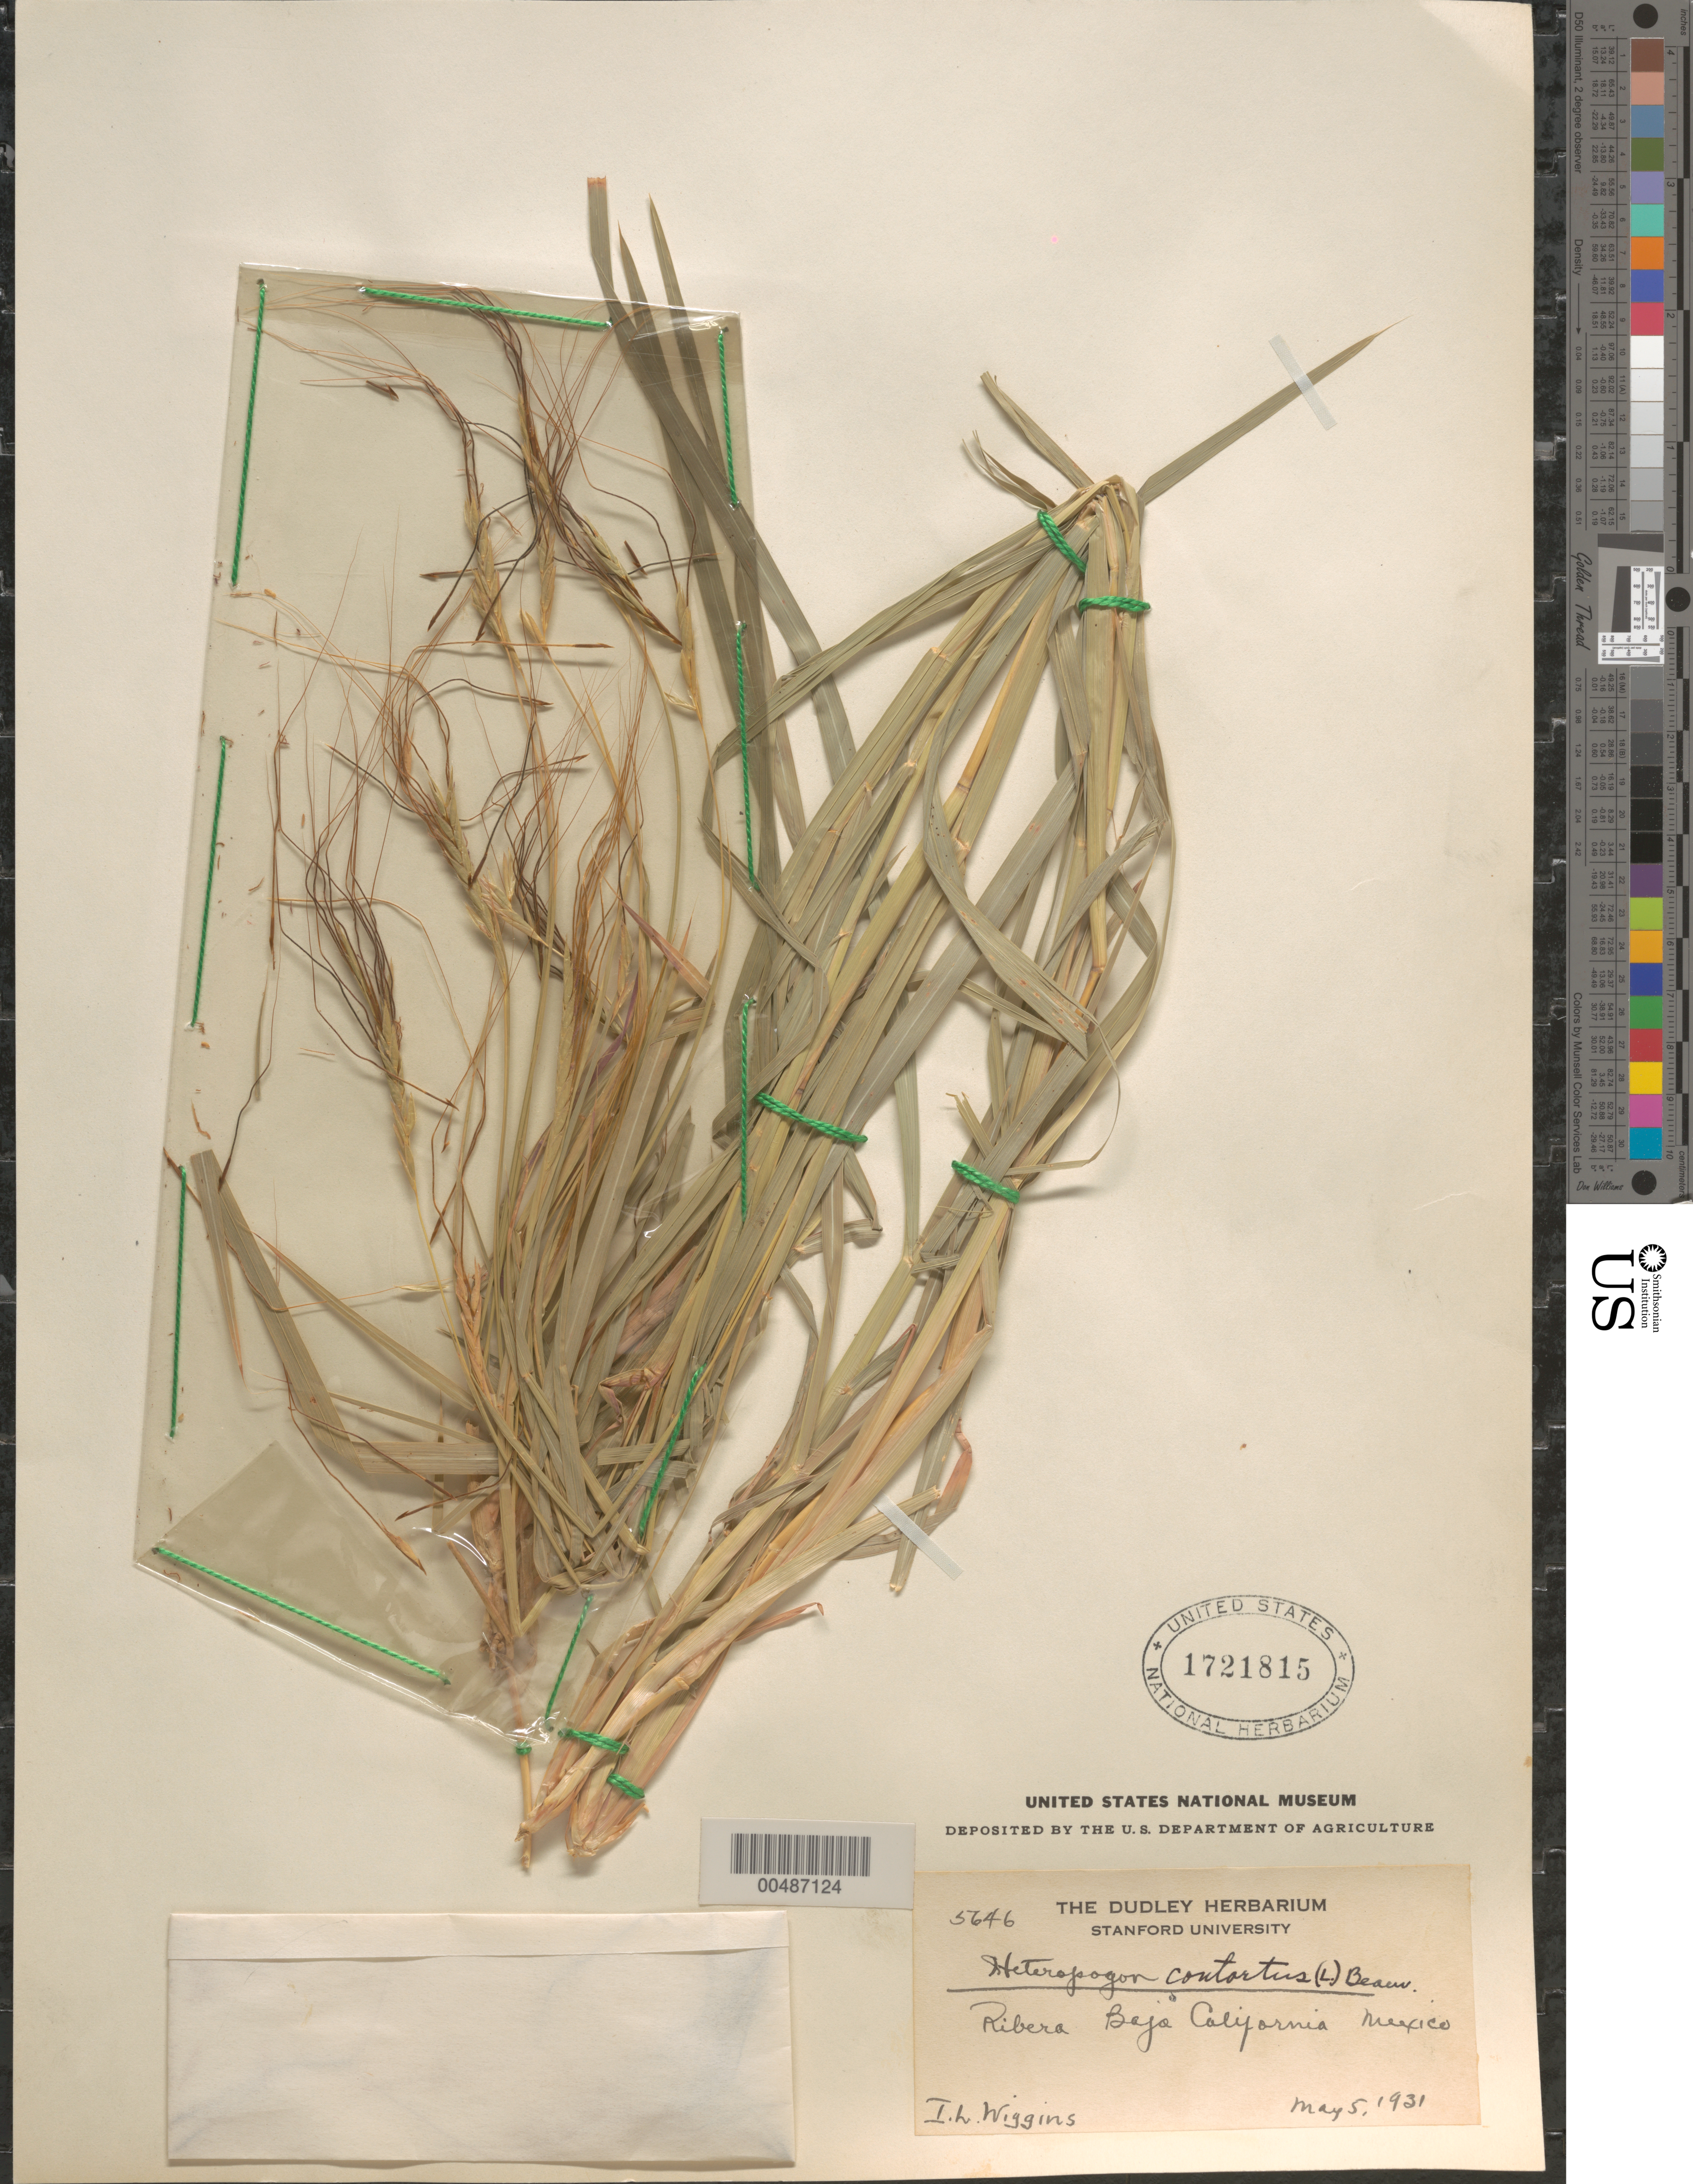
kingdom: Plantae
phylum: Tracheophyta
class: Liliopsida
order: Poales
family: Poaceae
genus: Heteropogon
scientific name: Heteropogon contortus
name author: (L.) P. Beauv. ex Roem. & Schult.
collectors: I. L. Wiggins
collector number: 5646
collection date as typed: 5 May 1931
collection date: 1931-05-05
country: Mexico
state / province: Baja California Sur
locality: Ribera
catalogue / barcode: US 1721815